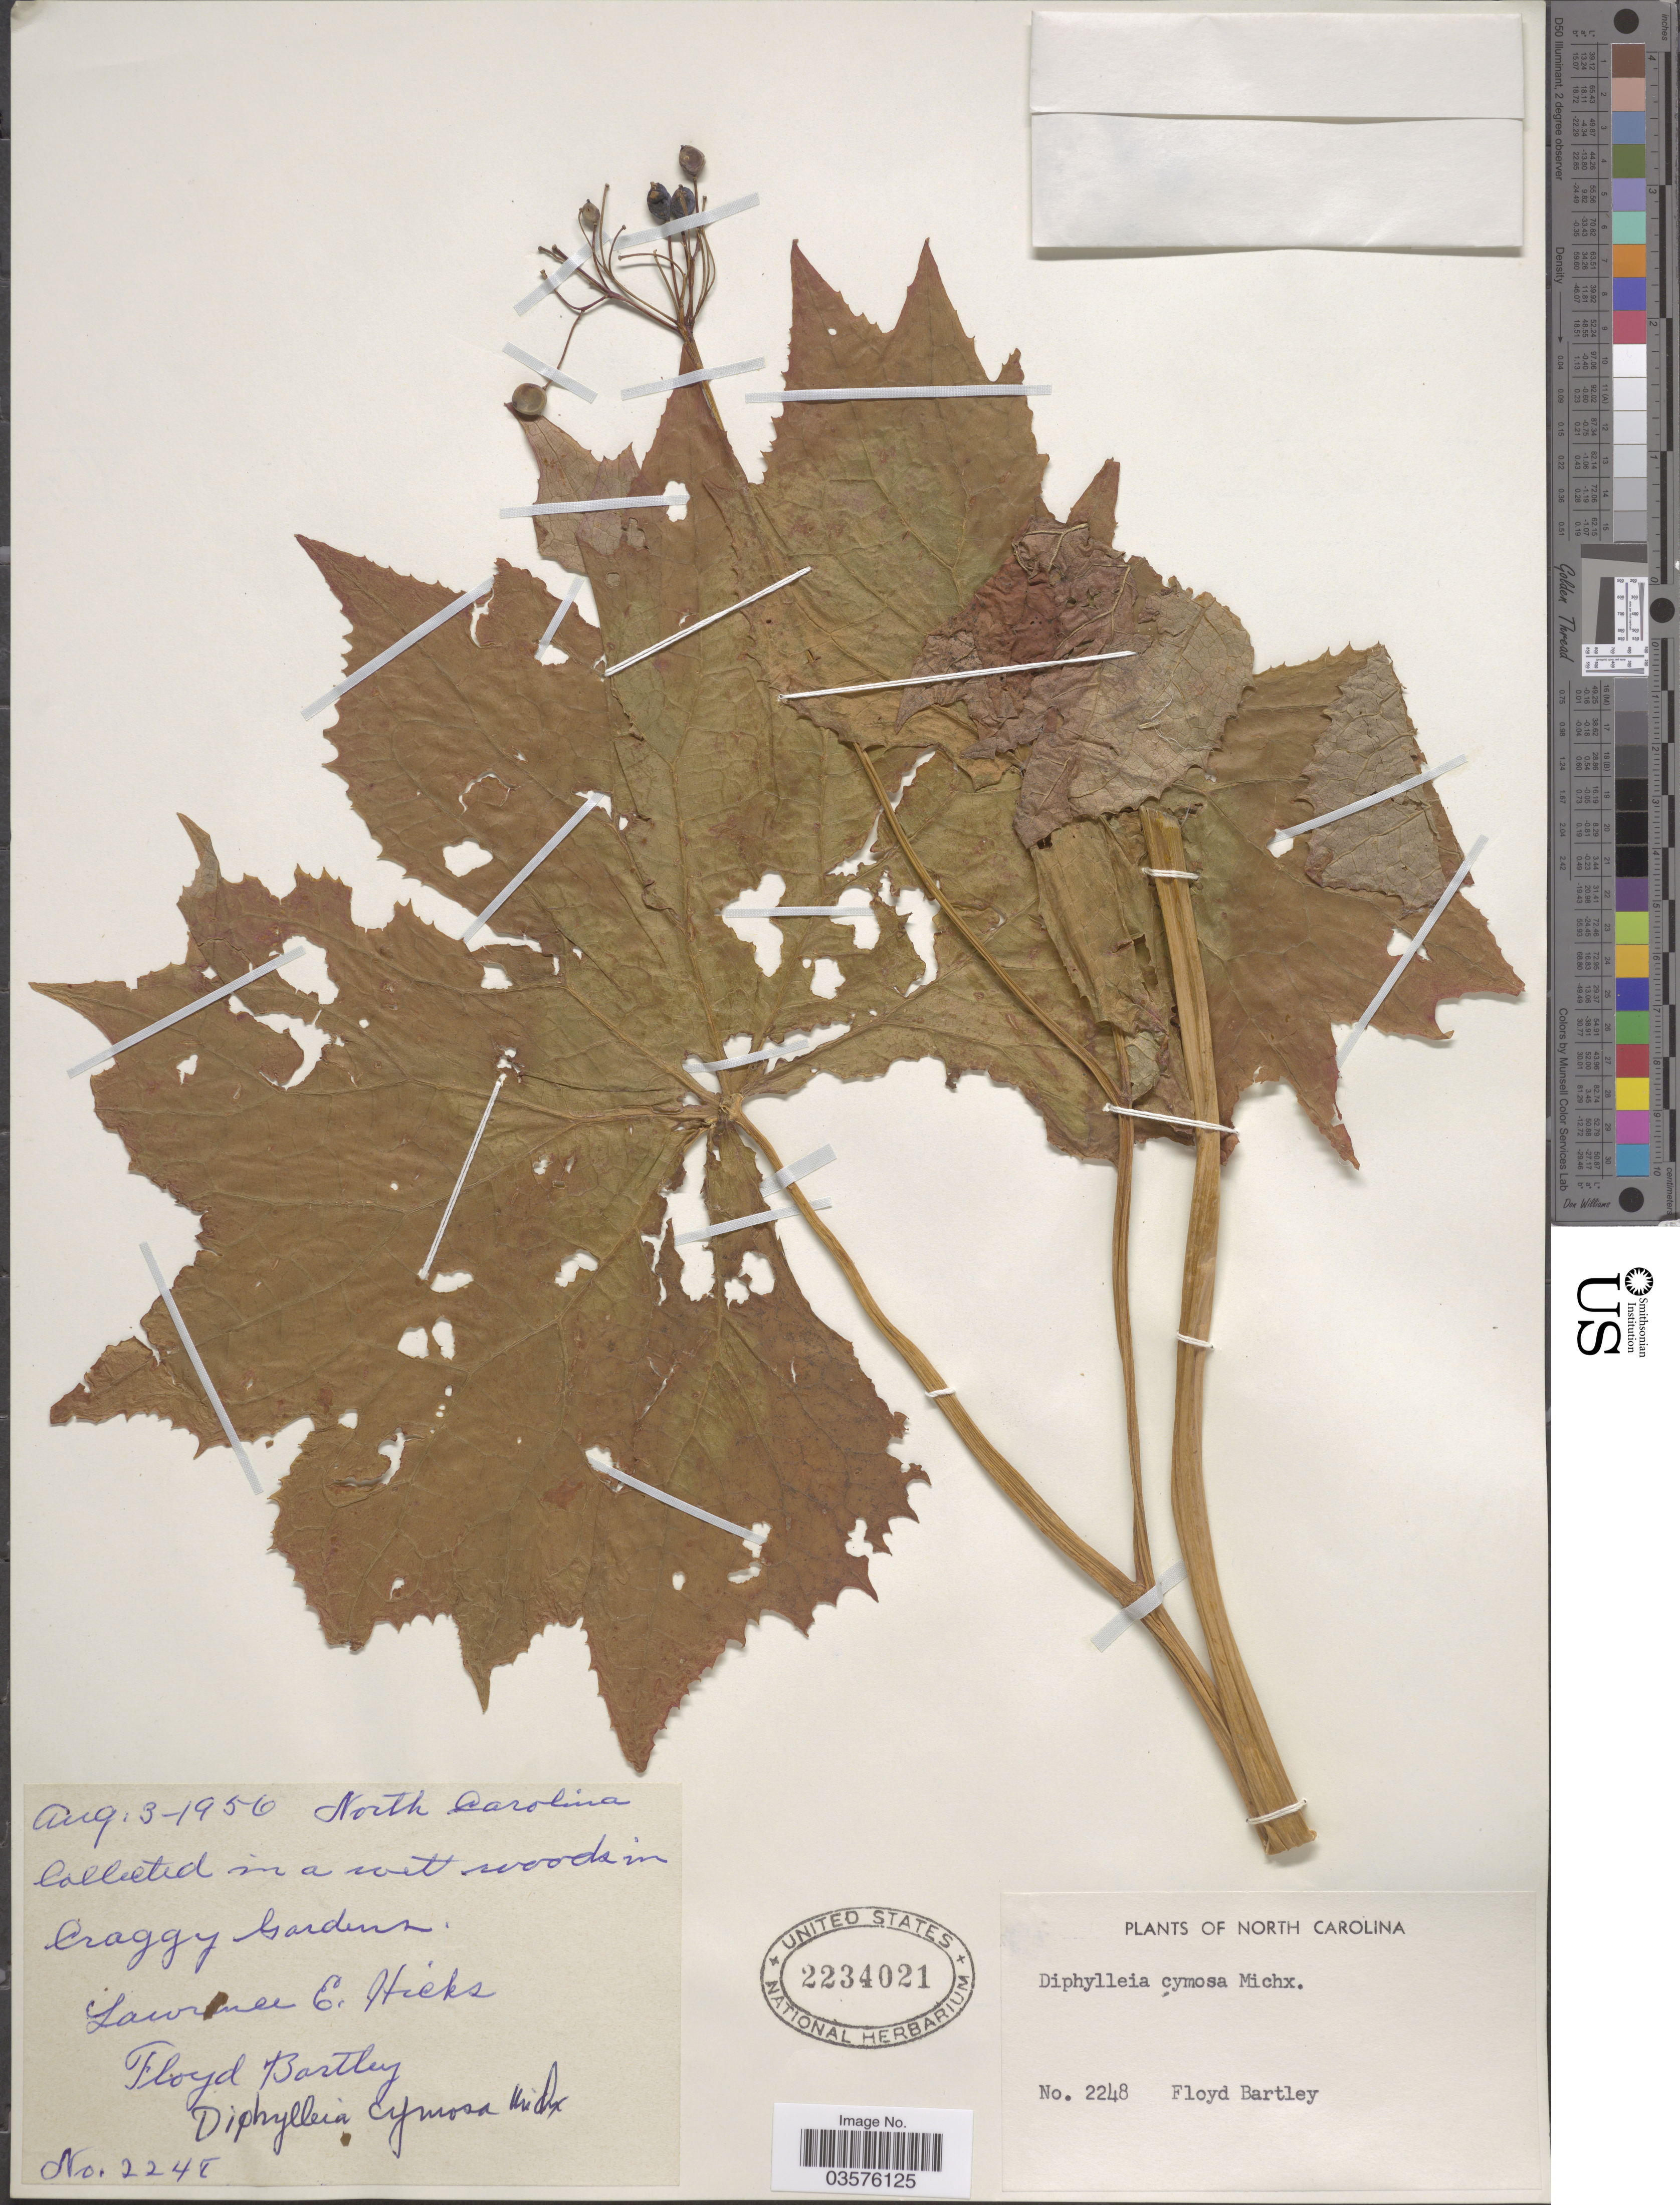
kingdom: Plantae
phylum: Tracheophyta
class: Magnoliopsida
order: Ranunculales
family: Berberidaceae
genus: Diphylleia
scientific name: Diphylleia cymosa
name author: Michx.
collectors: L. E. Hicks & F. Bartley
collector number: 2248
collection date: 1956-08-03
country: United States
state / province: North Carolina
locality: Craggy Gardens.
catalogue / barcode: US 2234021